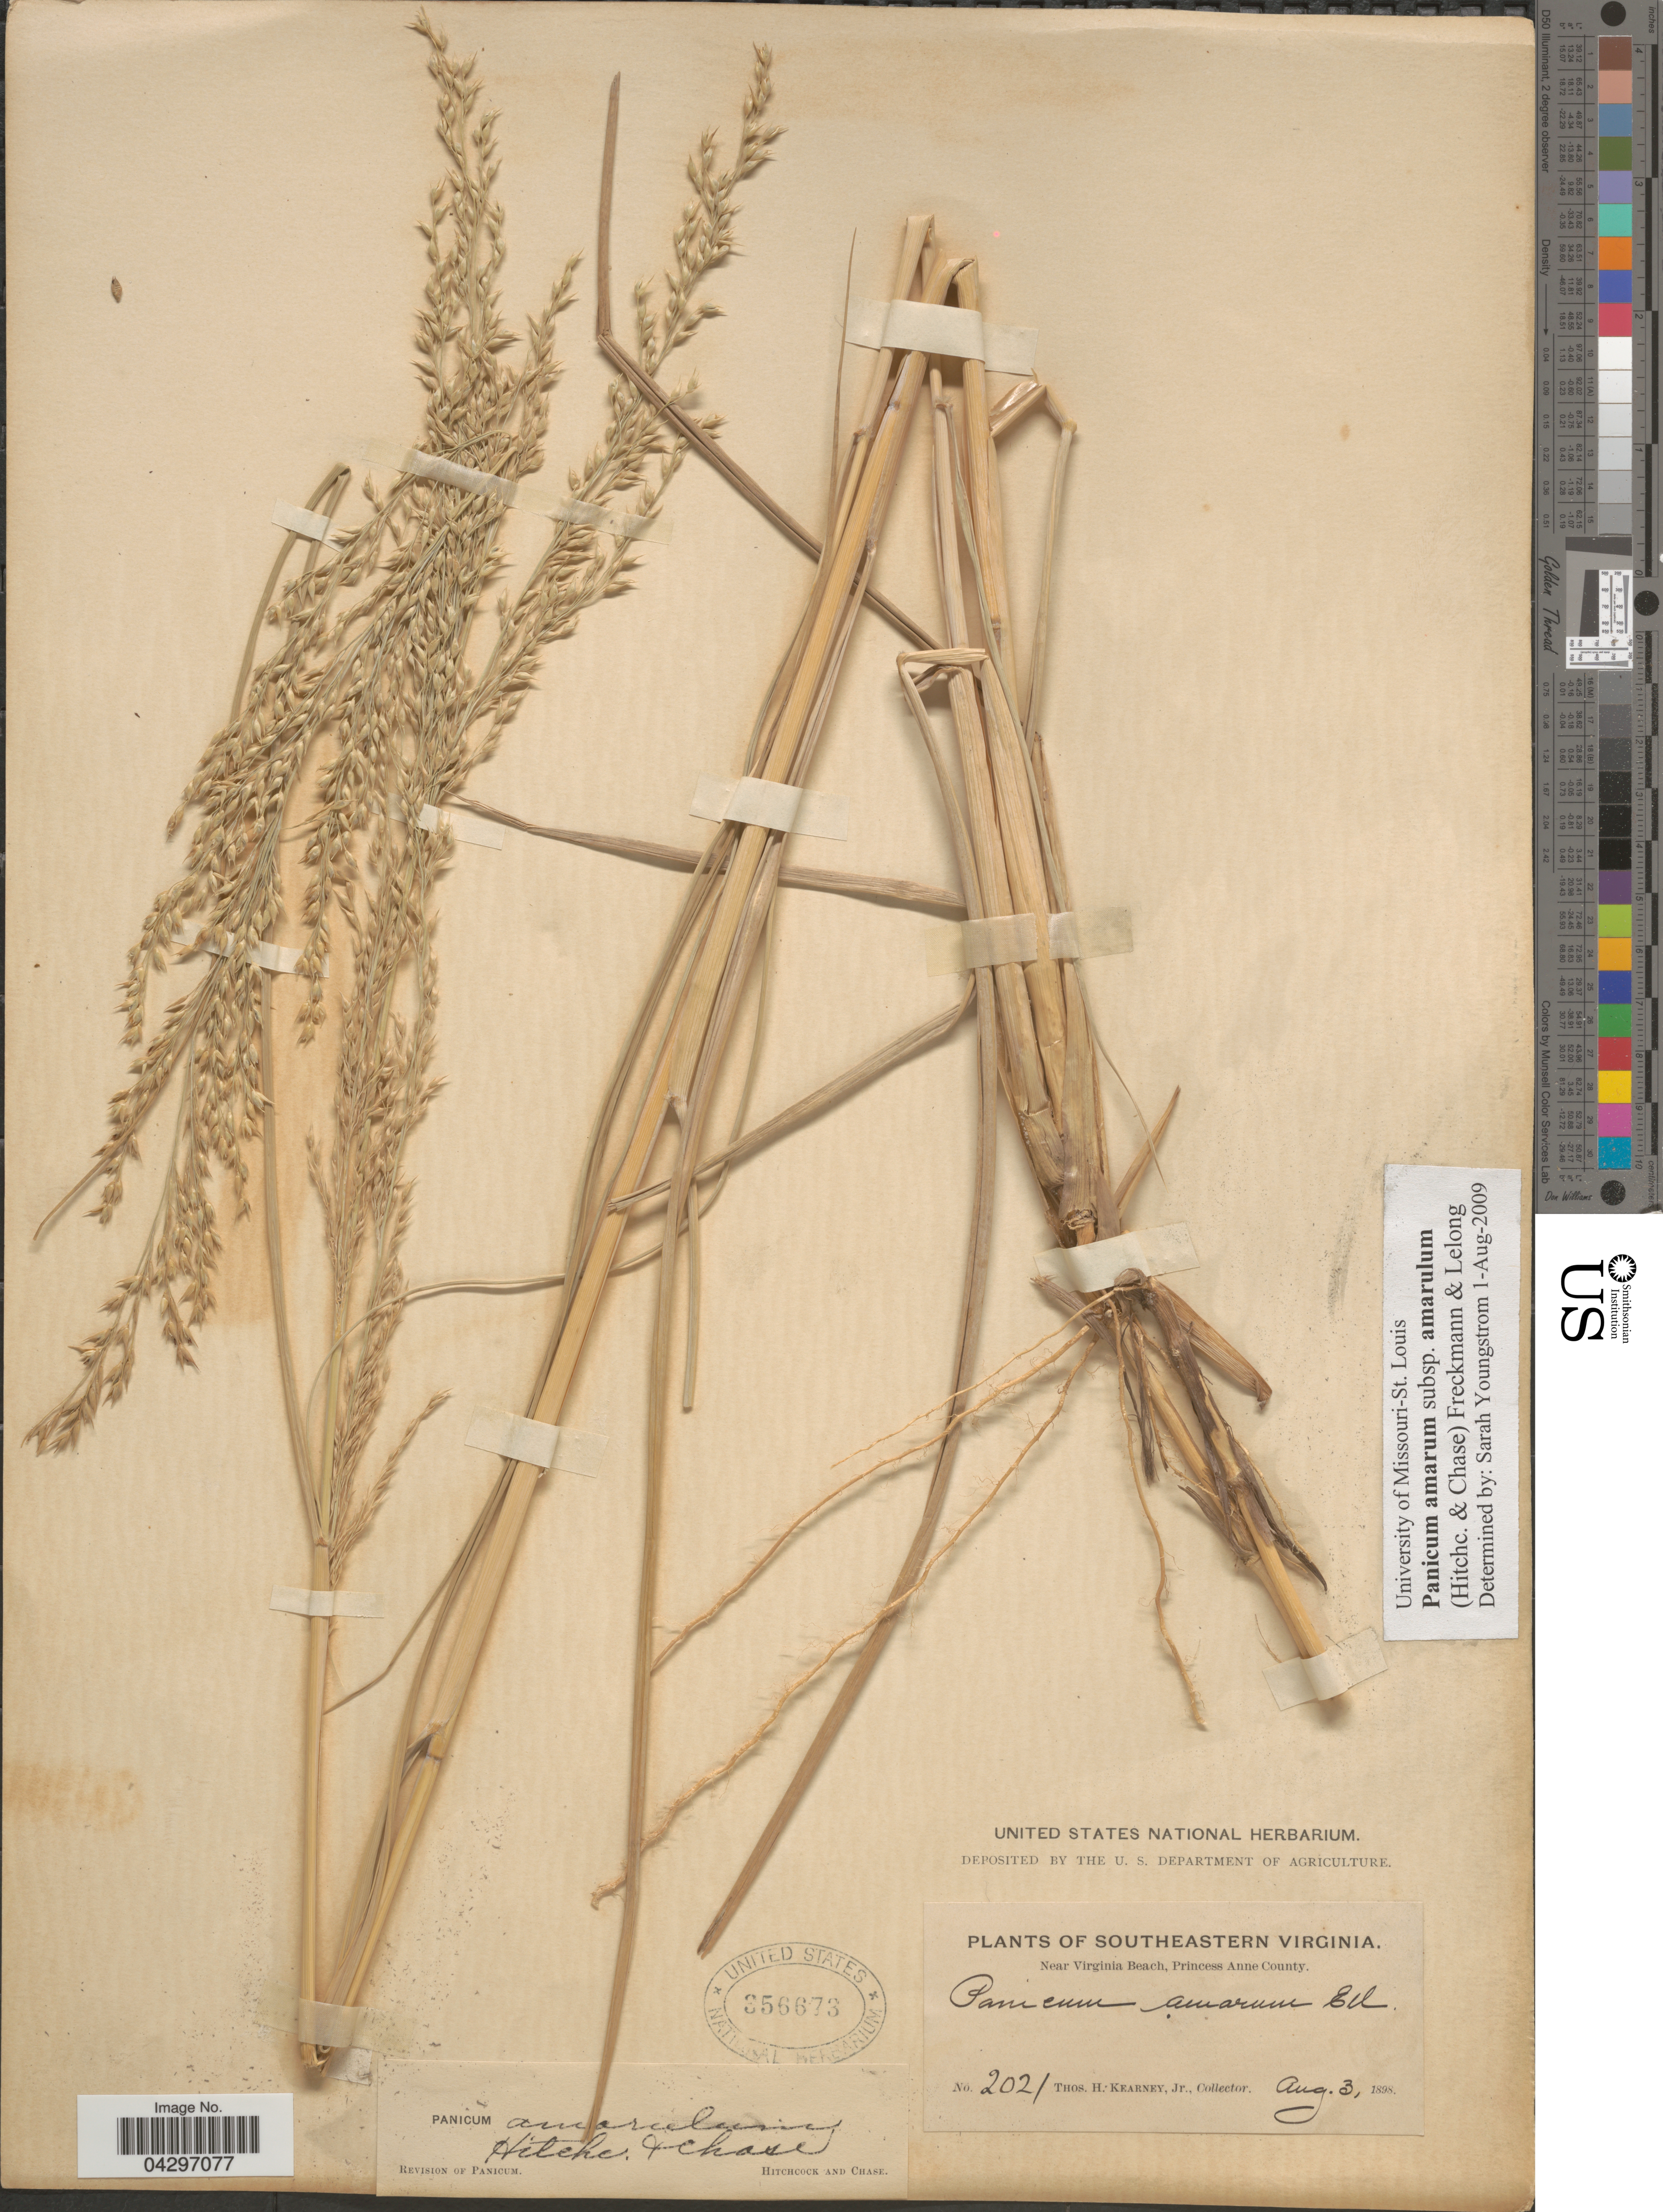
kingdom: Plantae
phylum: Tracheophyta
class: Liliopsida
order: Poales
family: Poaceae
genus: Panicum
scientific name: Panicum amarum var. amarulum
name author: (Hitchc. & Chase) Freckmann & Lelong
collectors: T. H. Kearney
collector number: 2021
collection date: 1898-08-03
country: United States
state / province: Virginia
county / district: City of Virginia Beach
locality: Southeastern Virginia. Near Virginia Beach, Princess Anne (=historic county name) County.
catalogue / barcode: US 356673